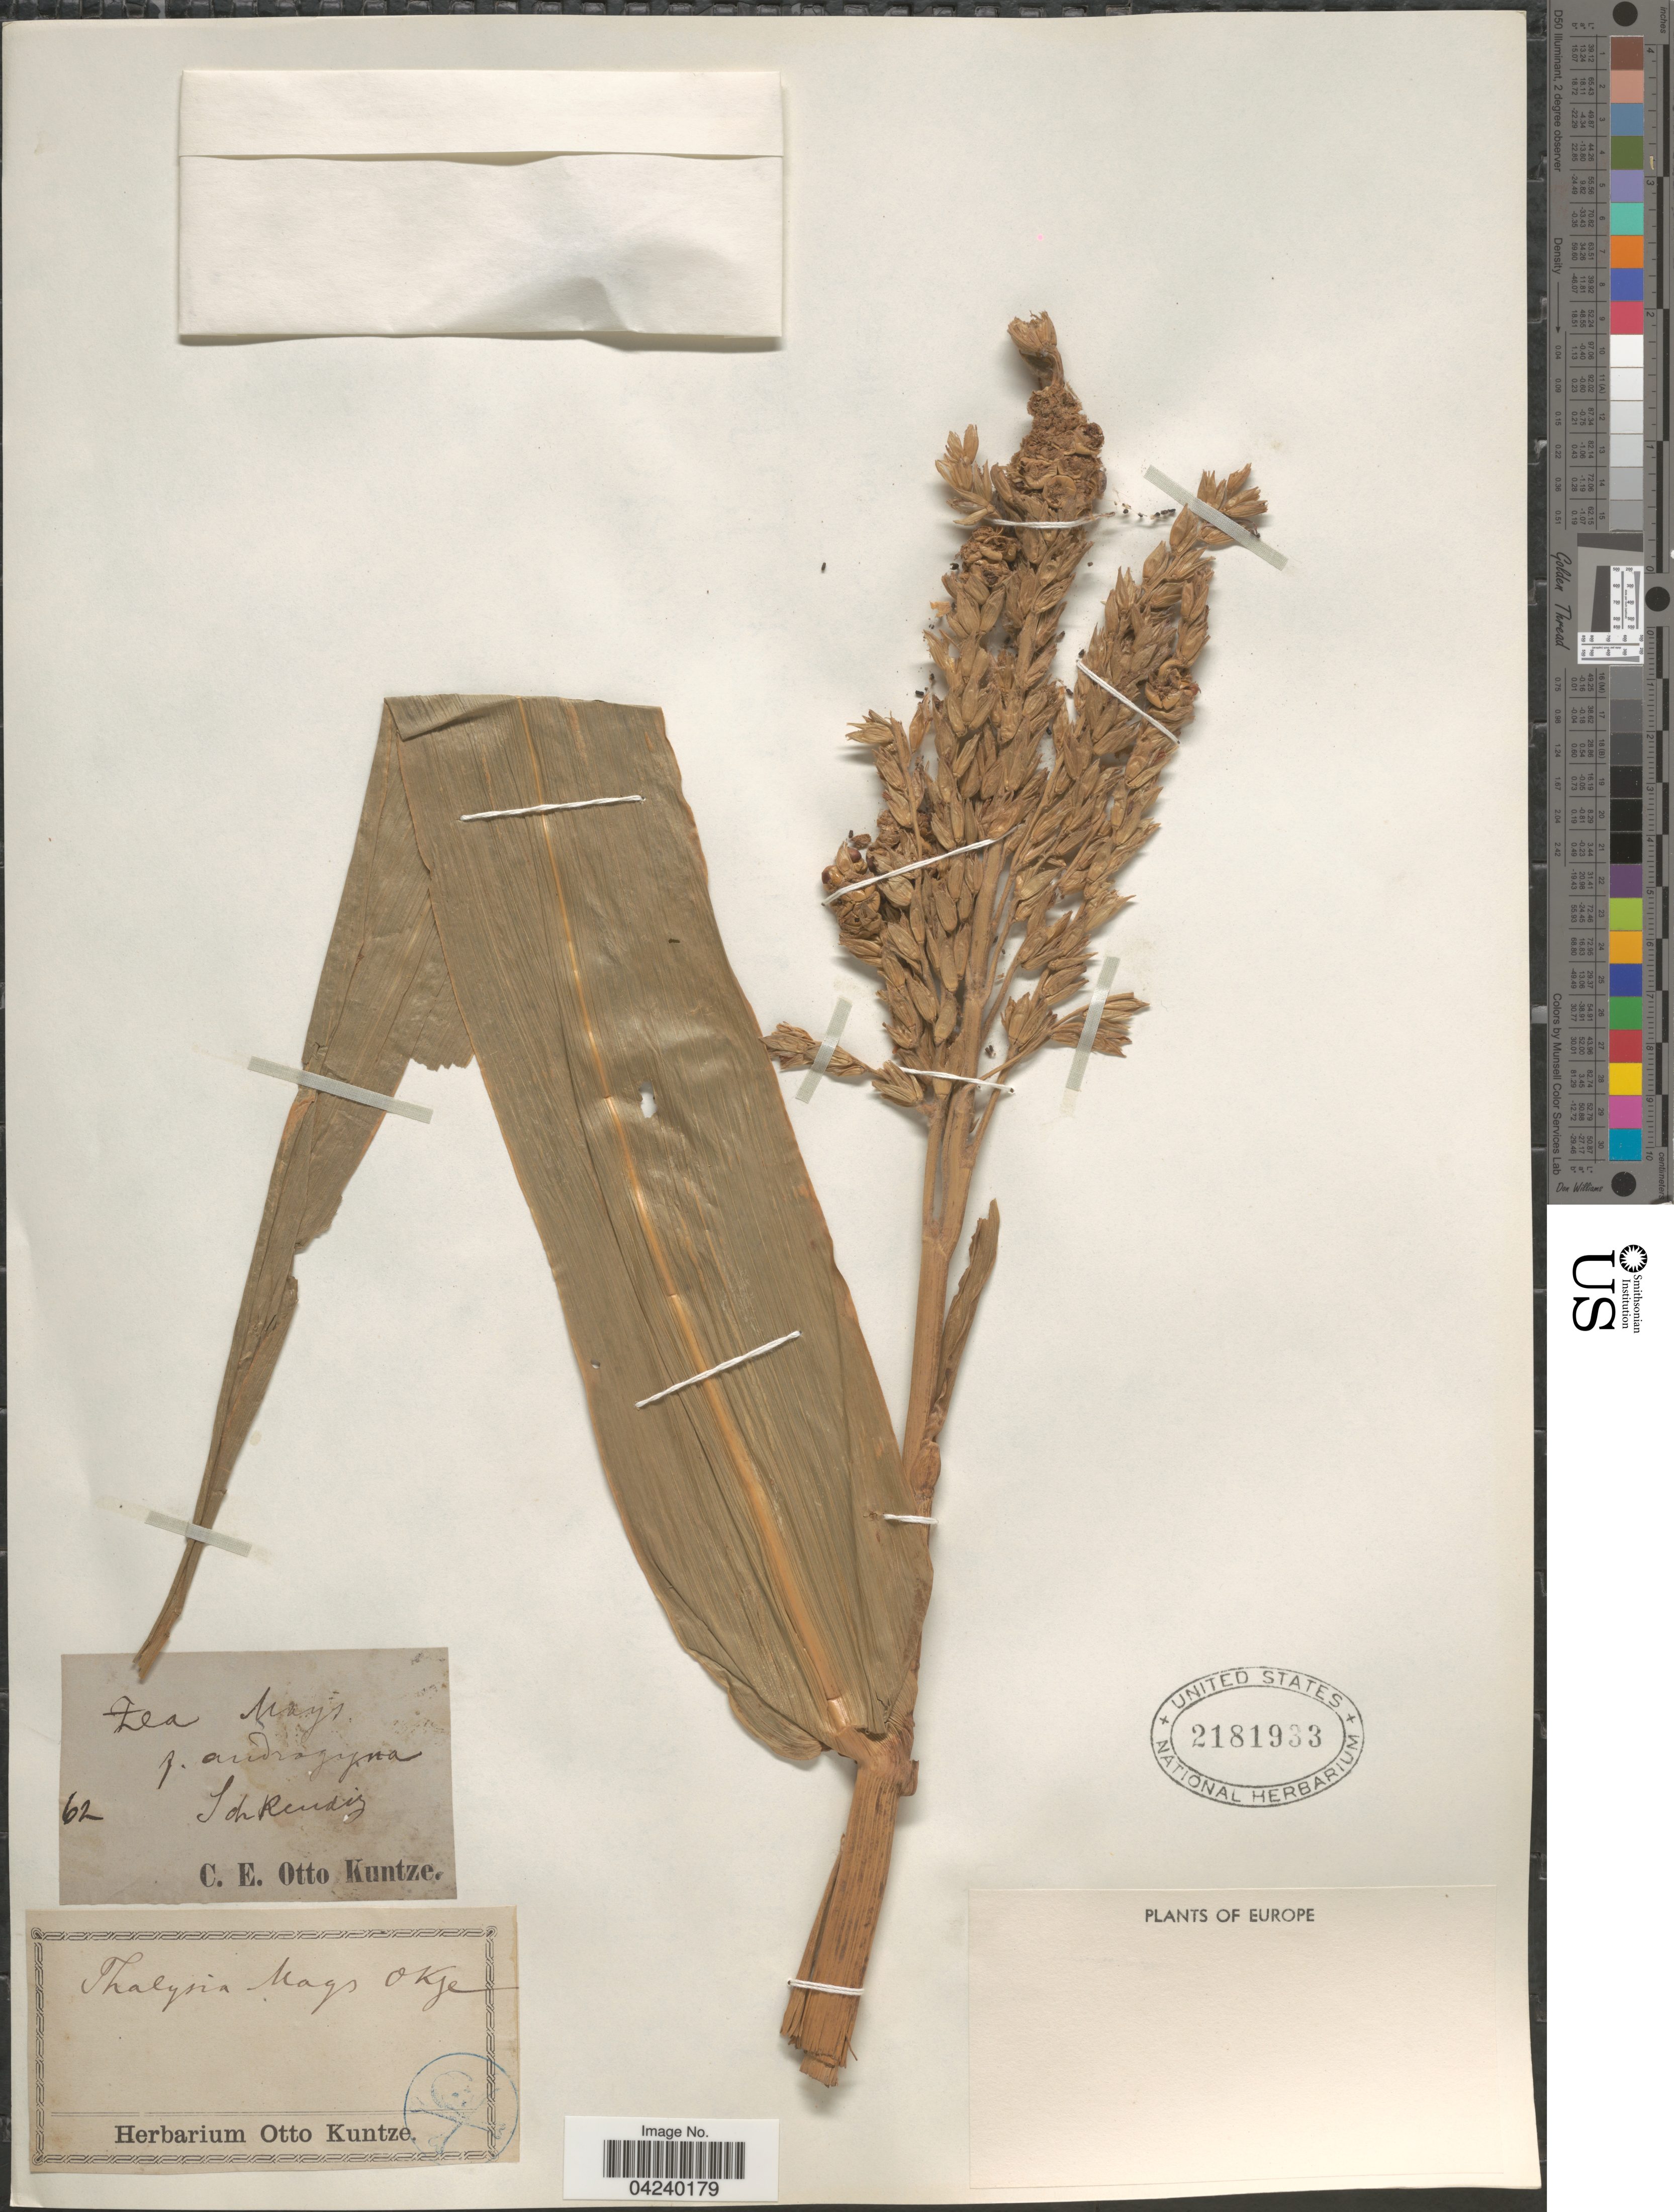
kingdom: Plantae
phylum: Tracheophyta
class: Liliopsida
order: Poales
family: Poaceae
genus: Zea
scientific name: Zea mays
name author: L.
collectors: C.E.O. Kuntze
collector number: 62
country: Germany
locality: Schkeuditz. Europe.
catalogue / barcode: US 2181933